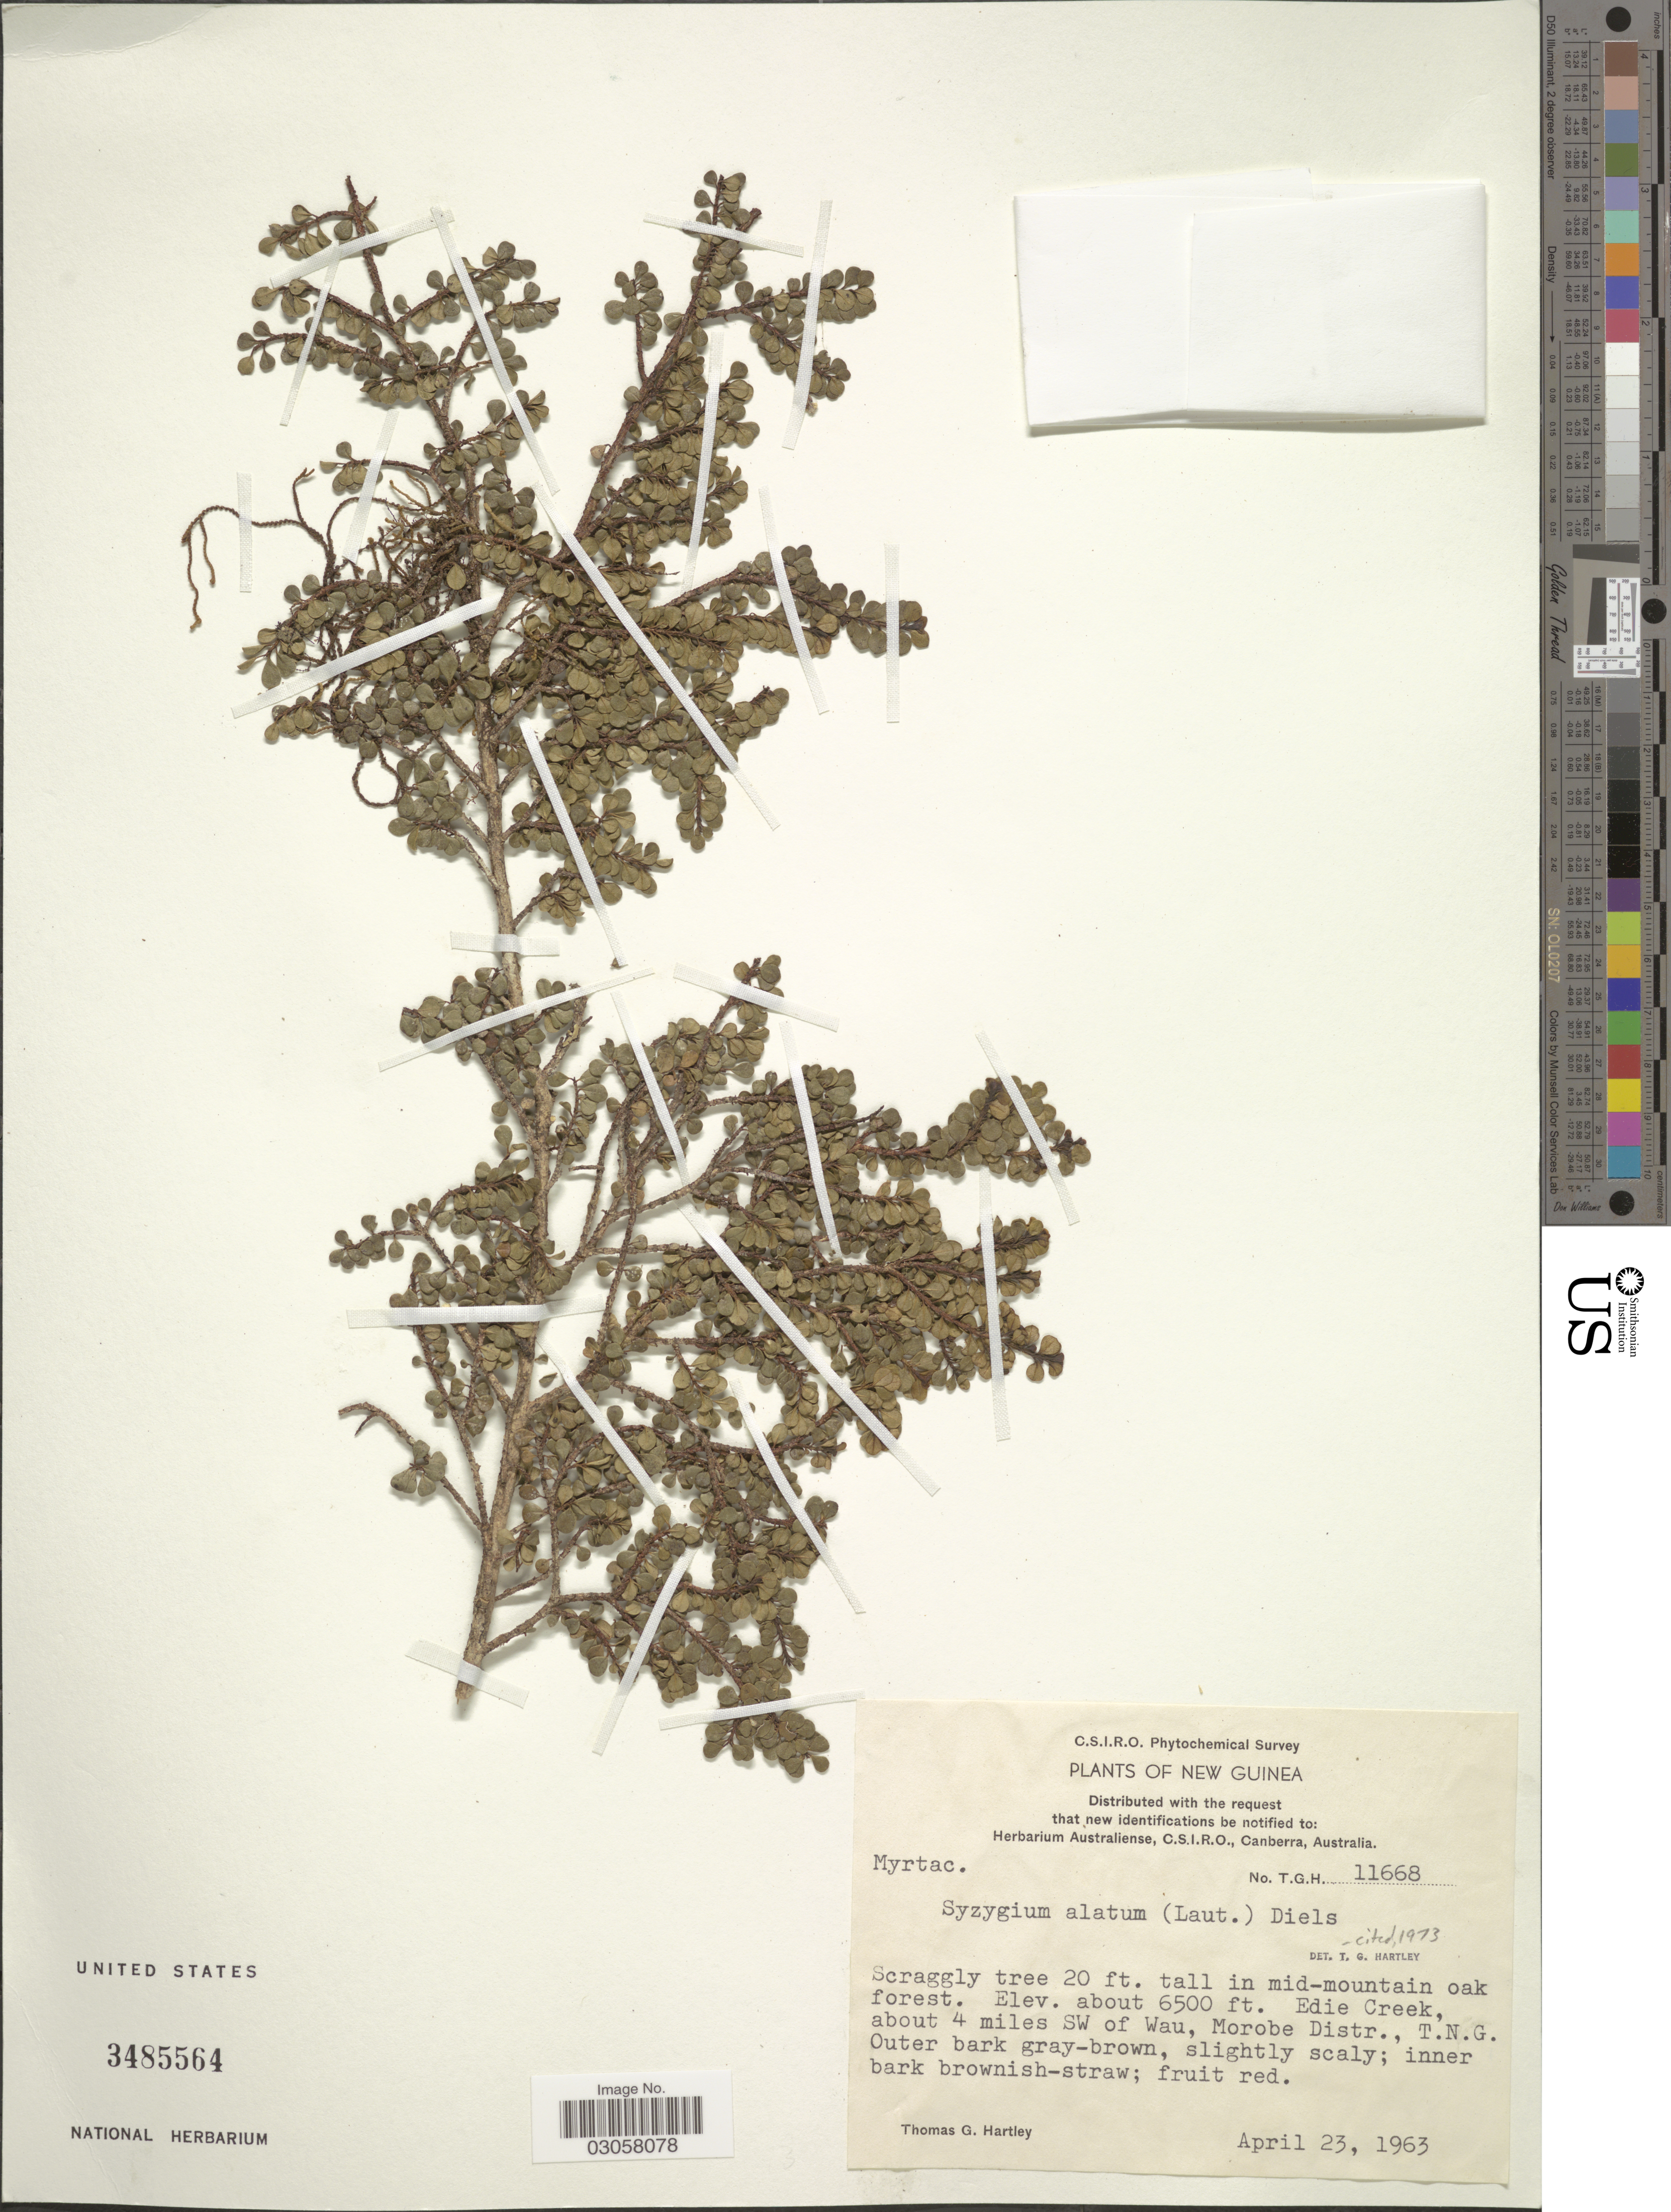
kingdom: Plantae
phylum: Tracheophyta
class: Magnoliopsida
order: Myrtales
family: Myrtaceae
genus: Syzygium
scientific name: Syzygium alatum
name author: (Lauterb.) Diels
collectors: T. G. Hartley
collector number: T.G.H. 11668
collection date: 1963-04-23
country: Papua New Guinea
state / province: Morobe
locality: New Guinea. Edie Creek, about 4 miles SW of Wau, Morobe Distr., T.N.G.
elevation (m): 1981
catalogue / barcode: US 3485564